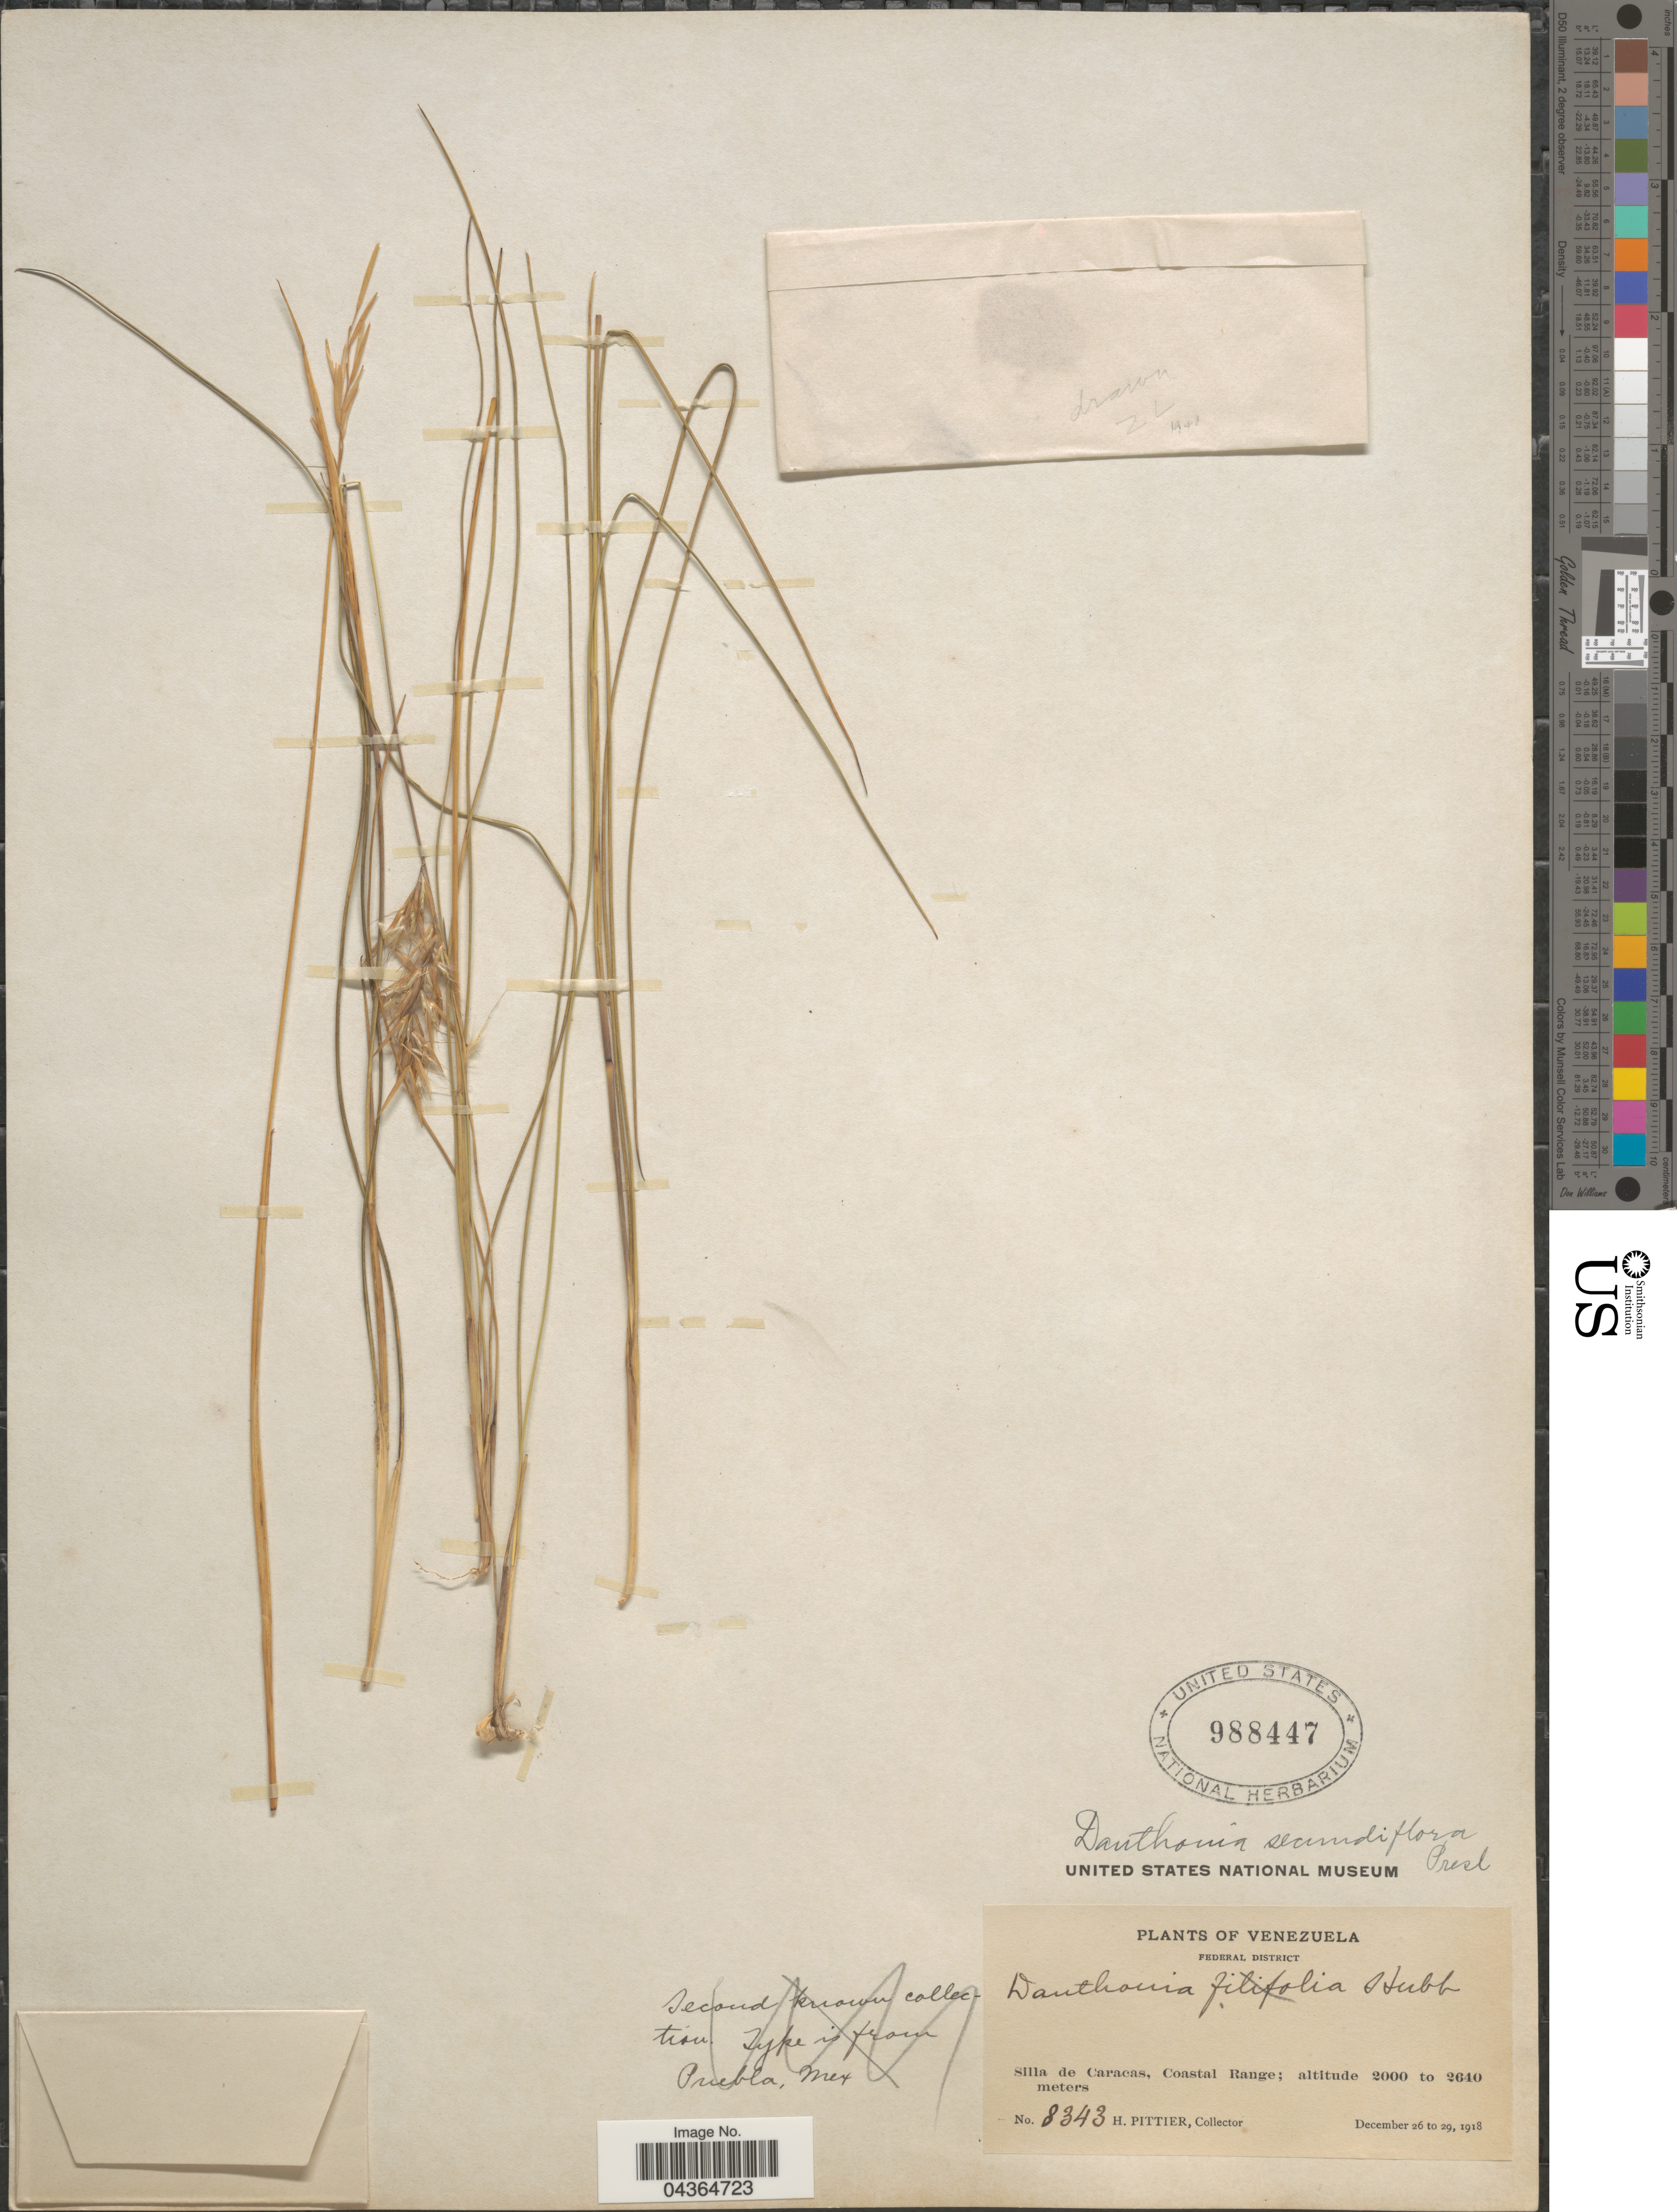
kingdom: Plantae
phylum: Tracheophyta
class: Liliopsida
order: Poales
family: Poaceae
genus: Danthonia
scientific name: Danthonia secundiflora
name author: J. Presl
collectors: H. F. Pittier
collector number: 8343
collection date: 1918-12-26/1918-12-29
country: Venezuela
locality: Federal District. Silla de Caracas, Coastal Range.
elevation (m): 2000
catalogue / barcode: US 988447